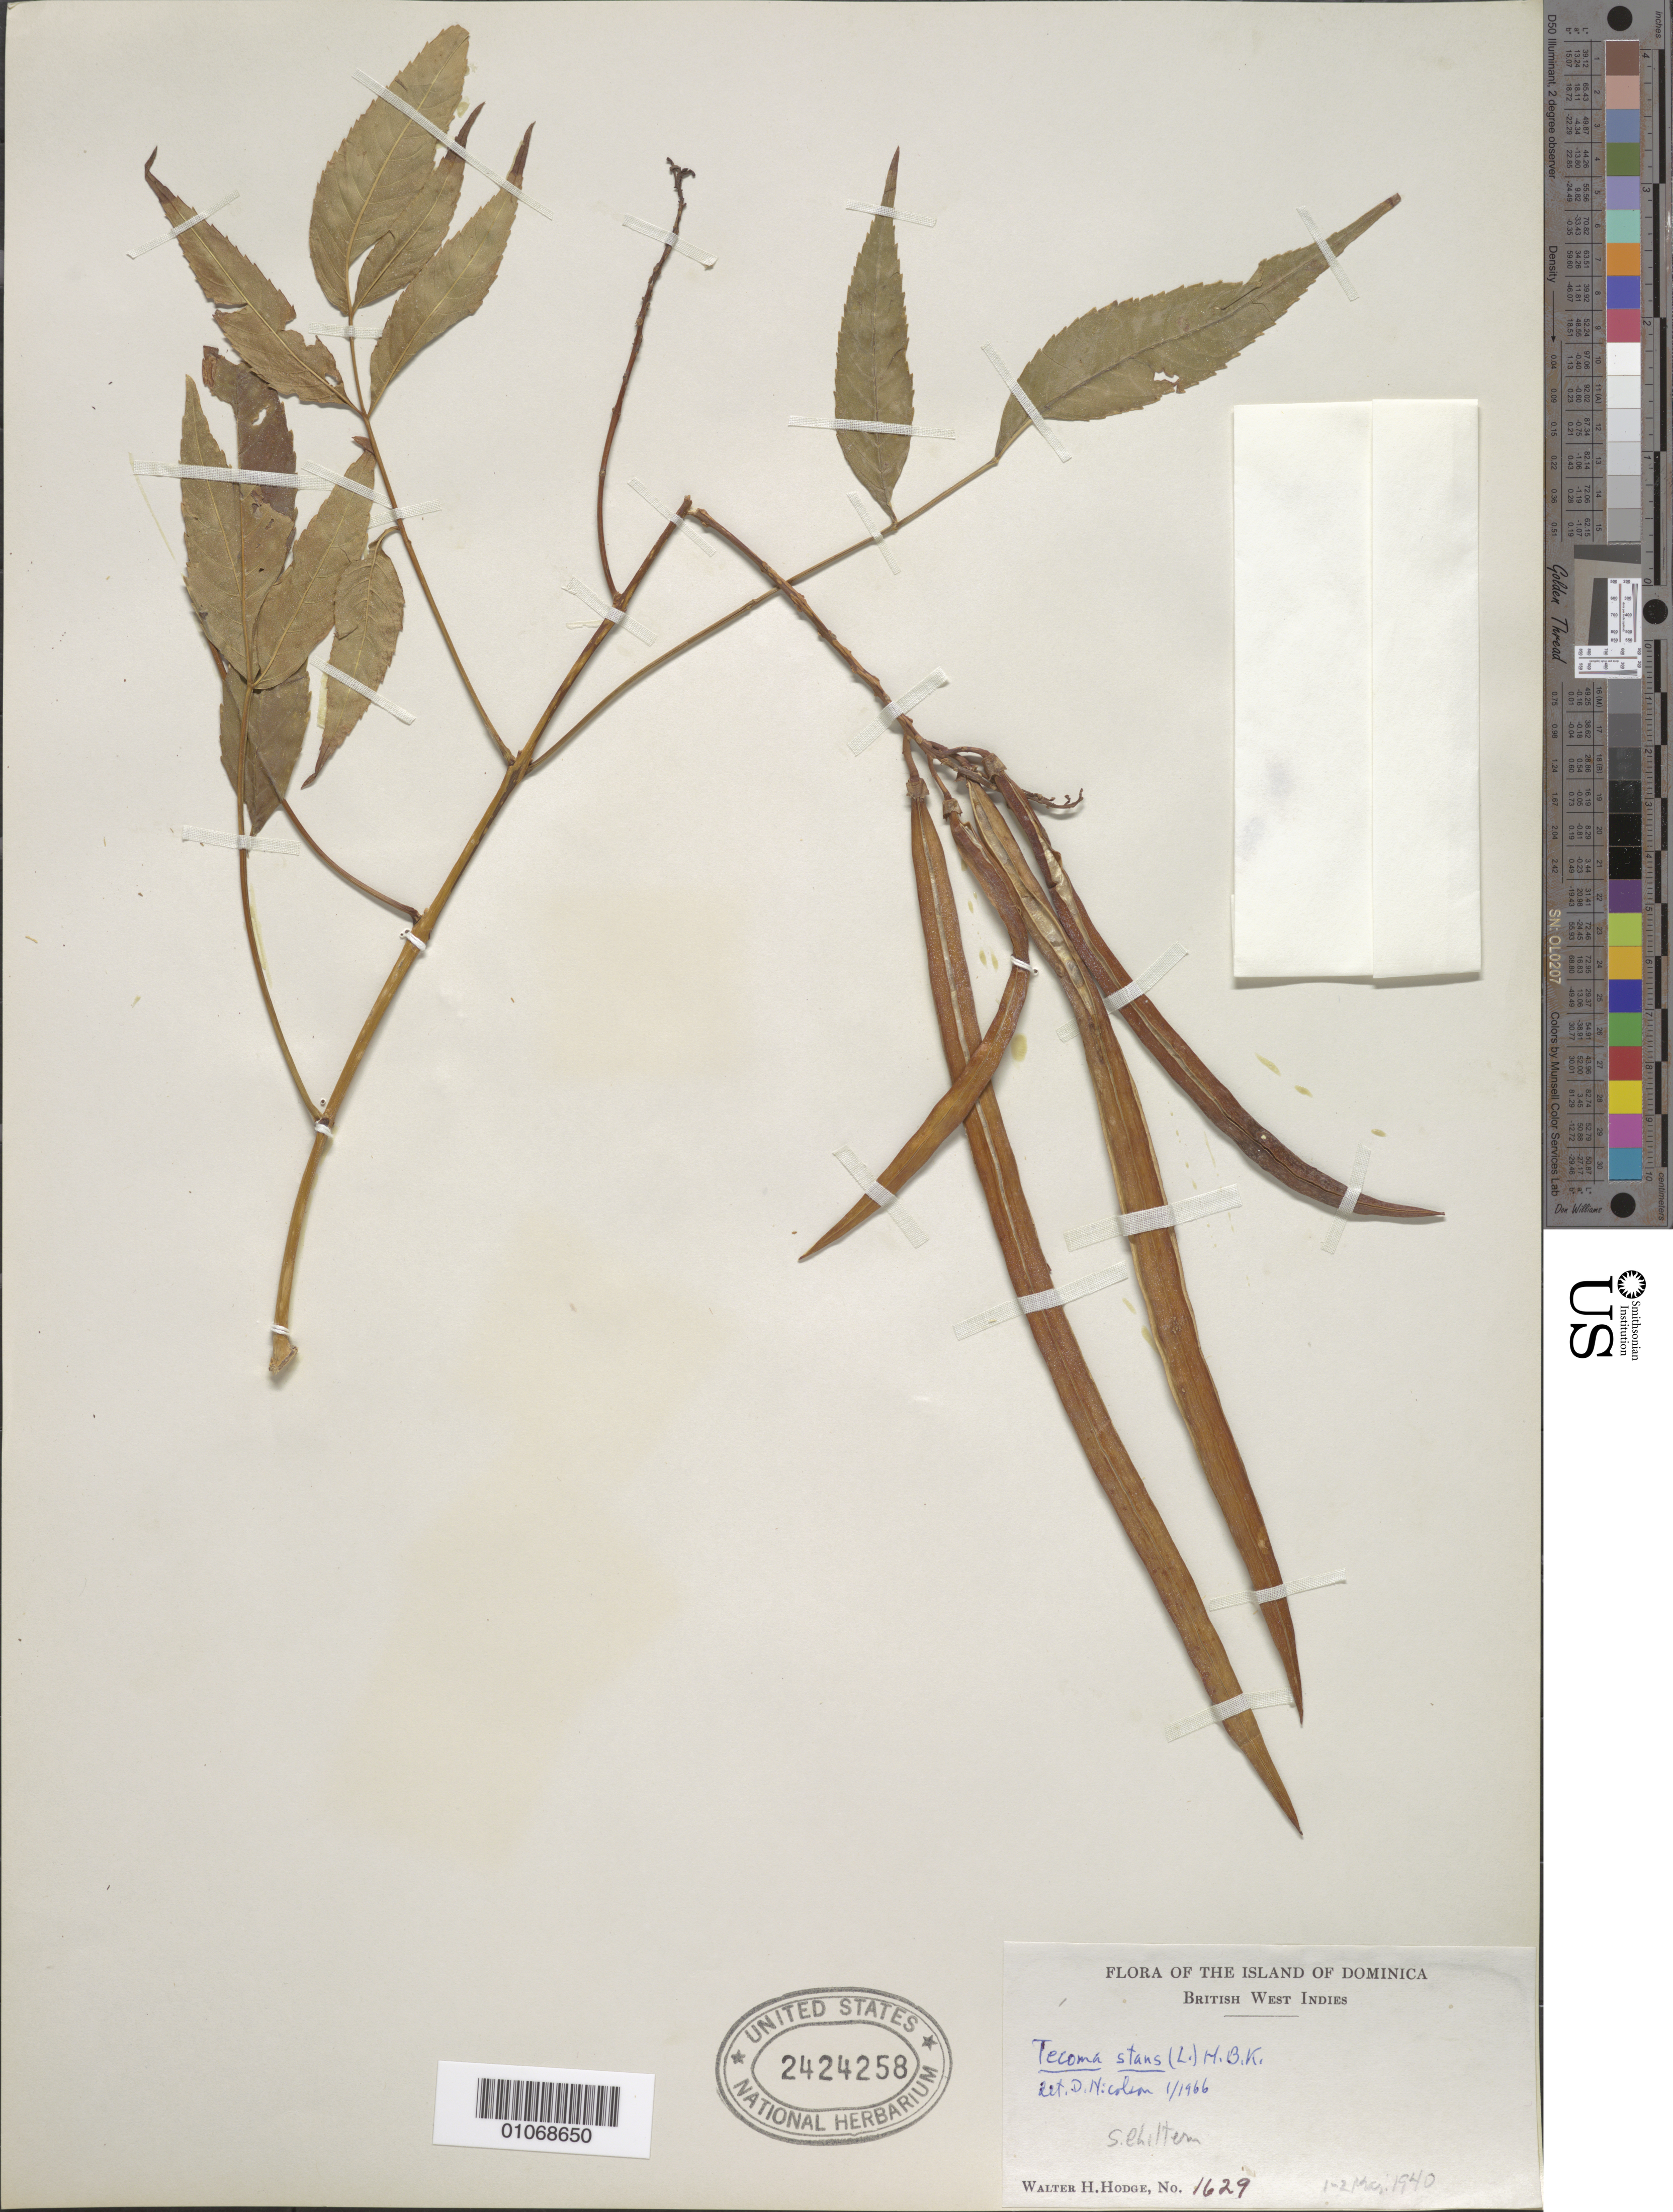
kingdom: Plantae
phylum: Tracheophyta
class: Magnoliopsida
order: Lamiales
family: Bignoniaceae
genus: Tecoma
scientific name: Tecoma stans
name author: (L.) Juss. ex Kunth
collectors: W. Hodge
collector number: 1629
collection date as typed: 01 Mar 1940 to 02 Mar 1940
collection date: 1940-03-01/1940-03-02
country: Dominica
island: Dominica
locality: South Chiltern Estate.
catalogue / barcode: US 2424258